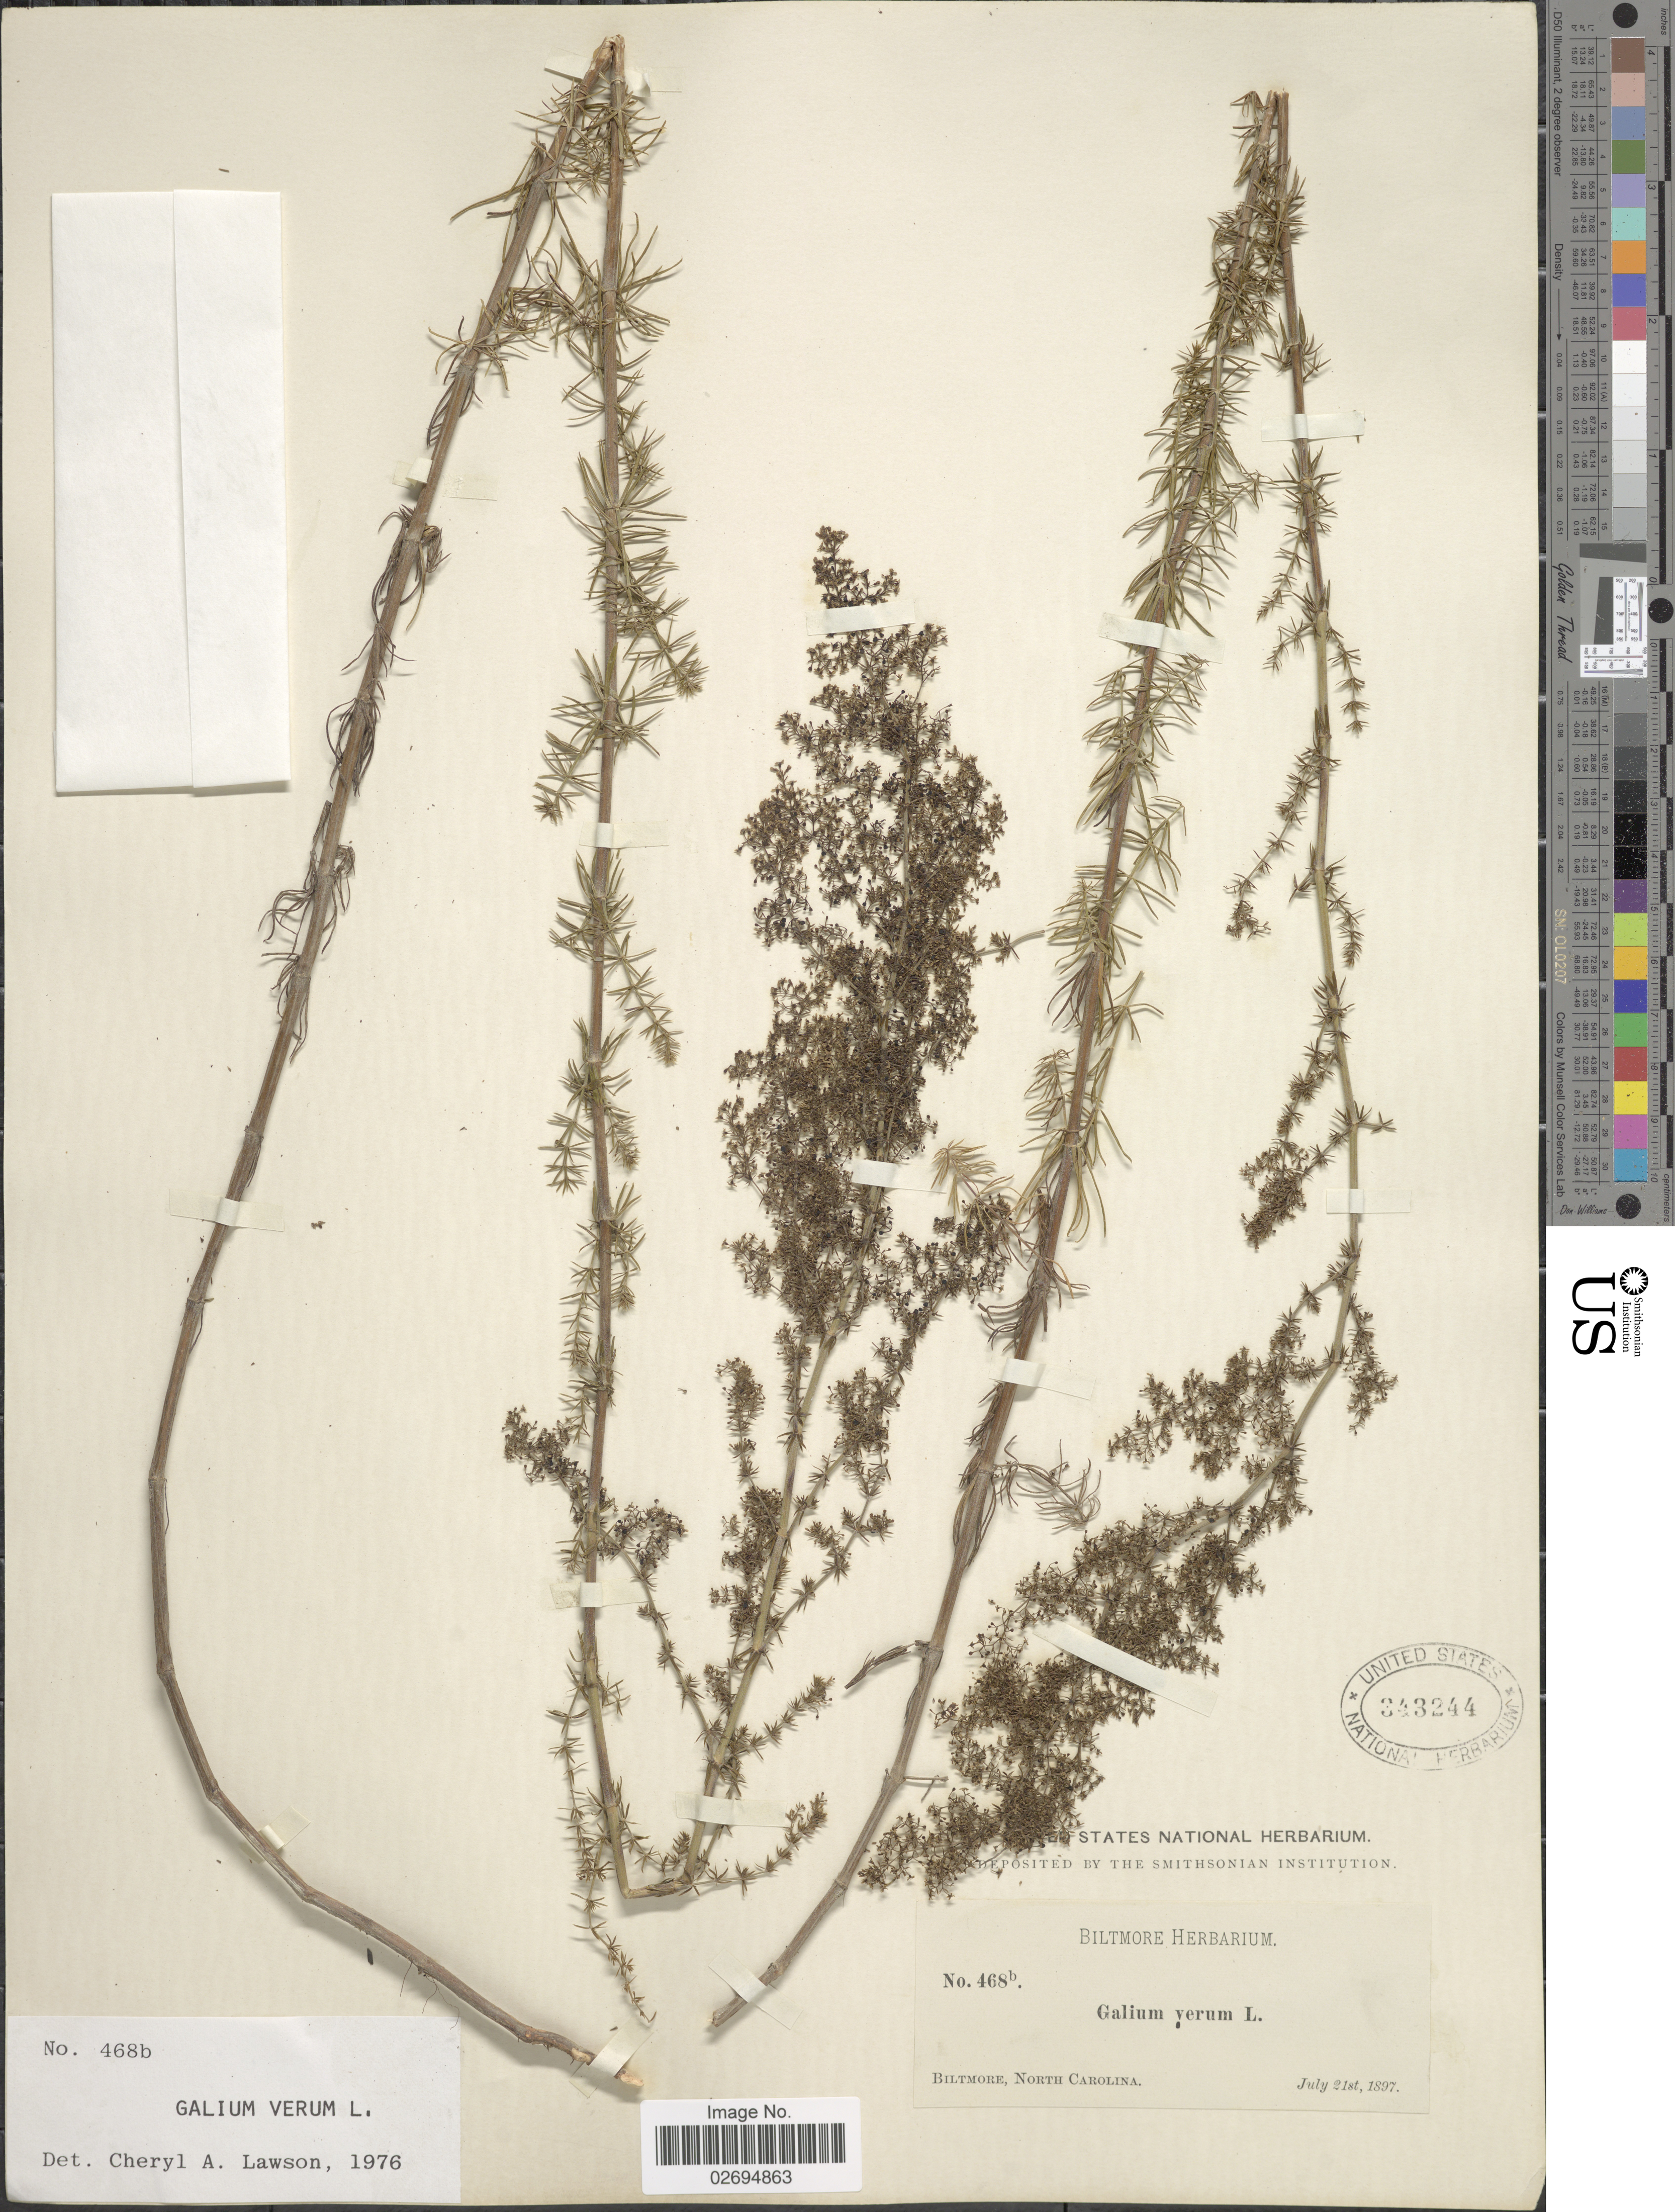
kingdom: Plantae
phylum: Tracheophyta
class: Magnoliopsida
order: Gentianales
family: Rubiaceae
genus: Galium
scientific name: Galium verum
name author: L.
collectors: ex herb. Biltmore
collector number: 468b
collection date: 1897-07-21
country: United States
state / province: North Carolina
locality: Biltmore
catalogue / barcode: US 343244